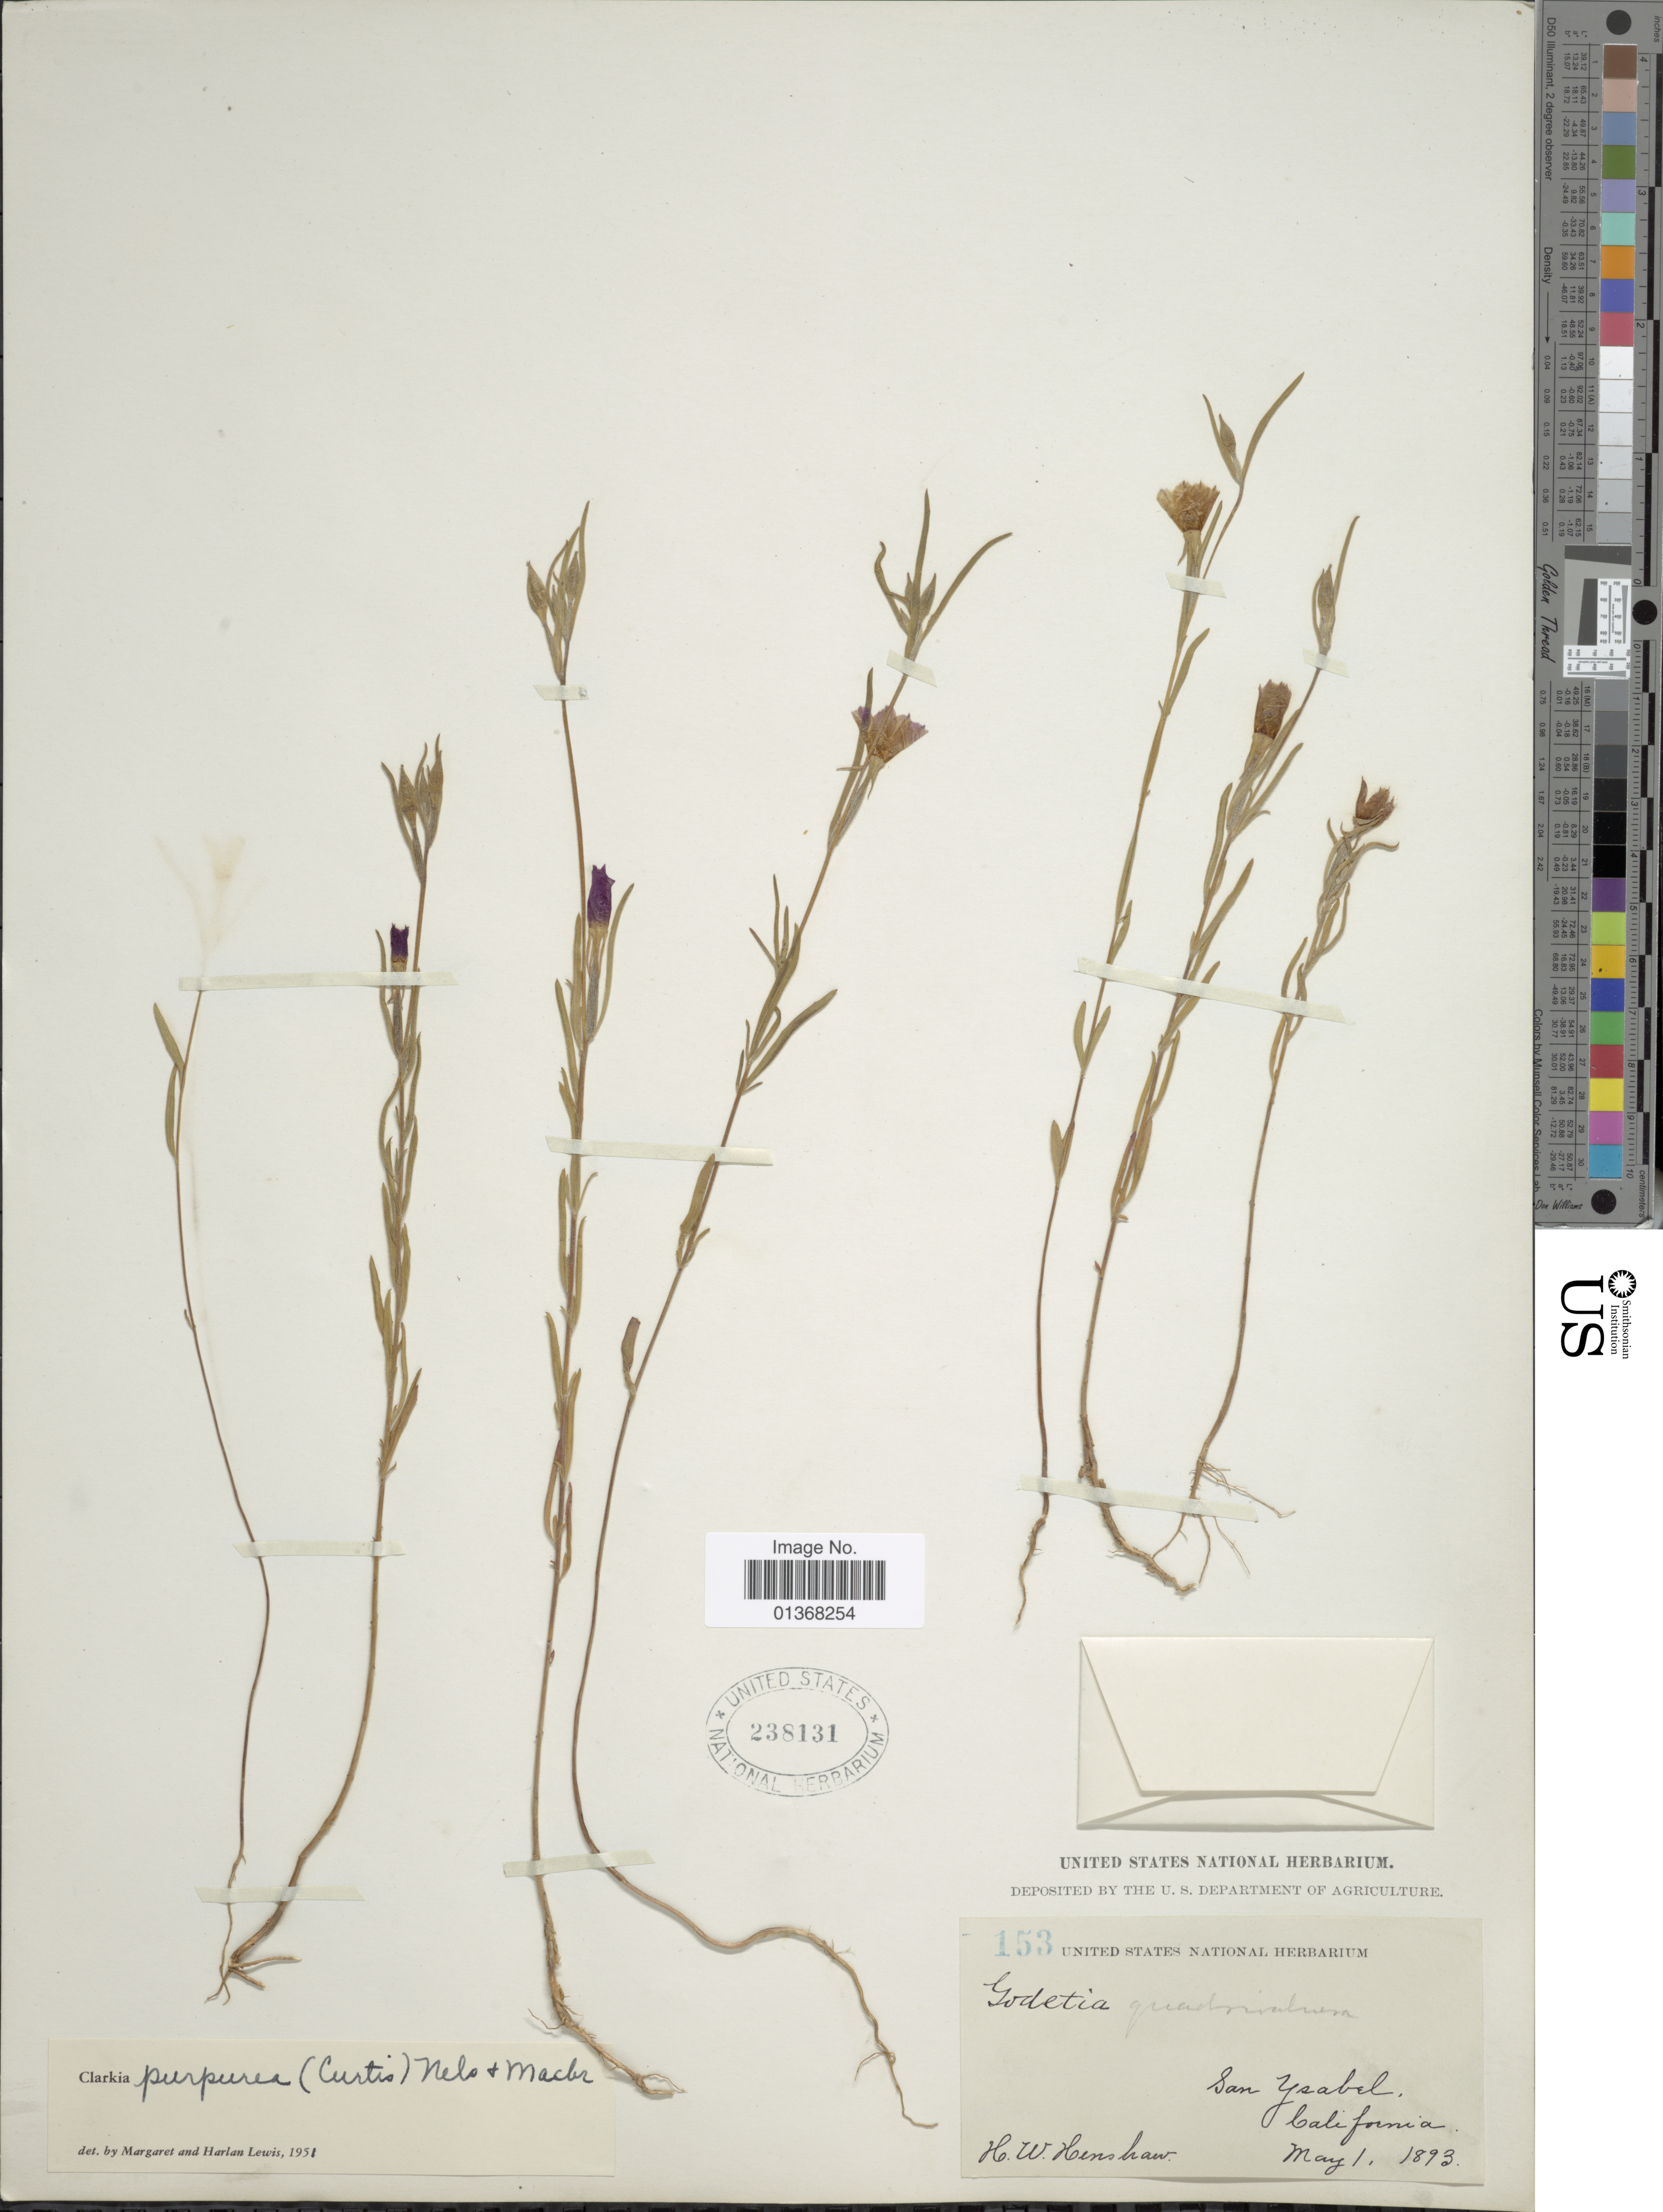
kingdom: Plantae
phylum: Tracheophyta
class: Magnoliopsida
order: Myrtales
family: Onagraceae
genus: Clarkia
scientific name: Clarkia purpurea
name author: (Curtis) A. Nelson & J.F. Macbr.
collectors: H. Henshaw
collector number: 153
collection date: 1893-05-01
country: United States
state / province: California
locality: San Ysabel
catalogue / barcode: US 238131